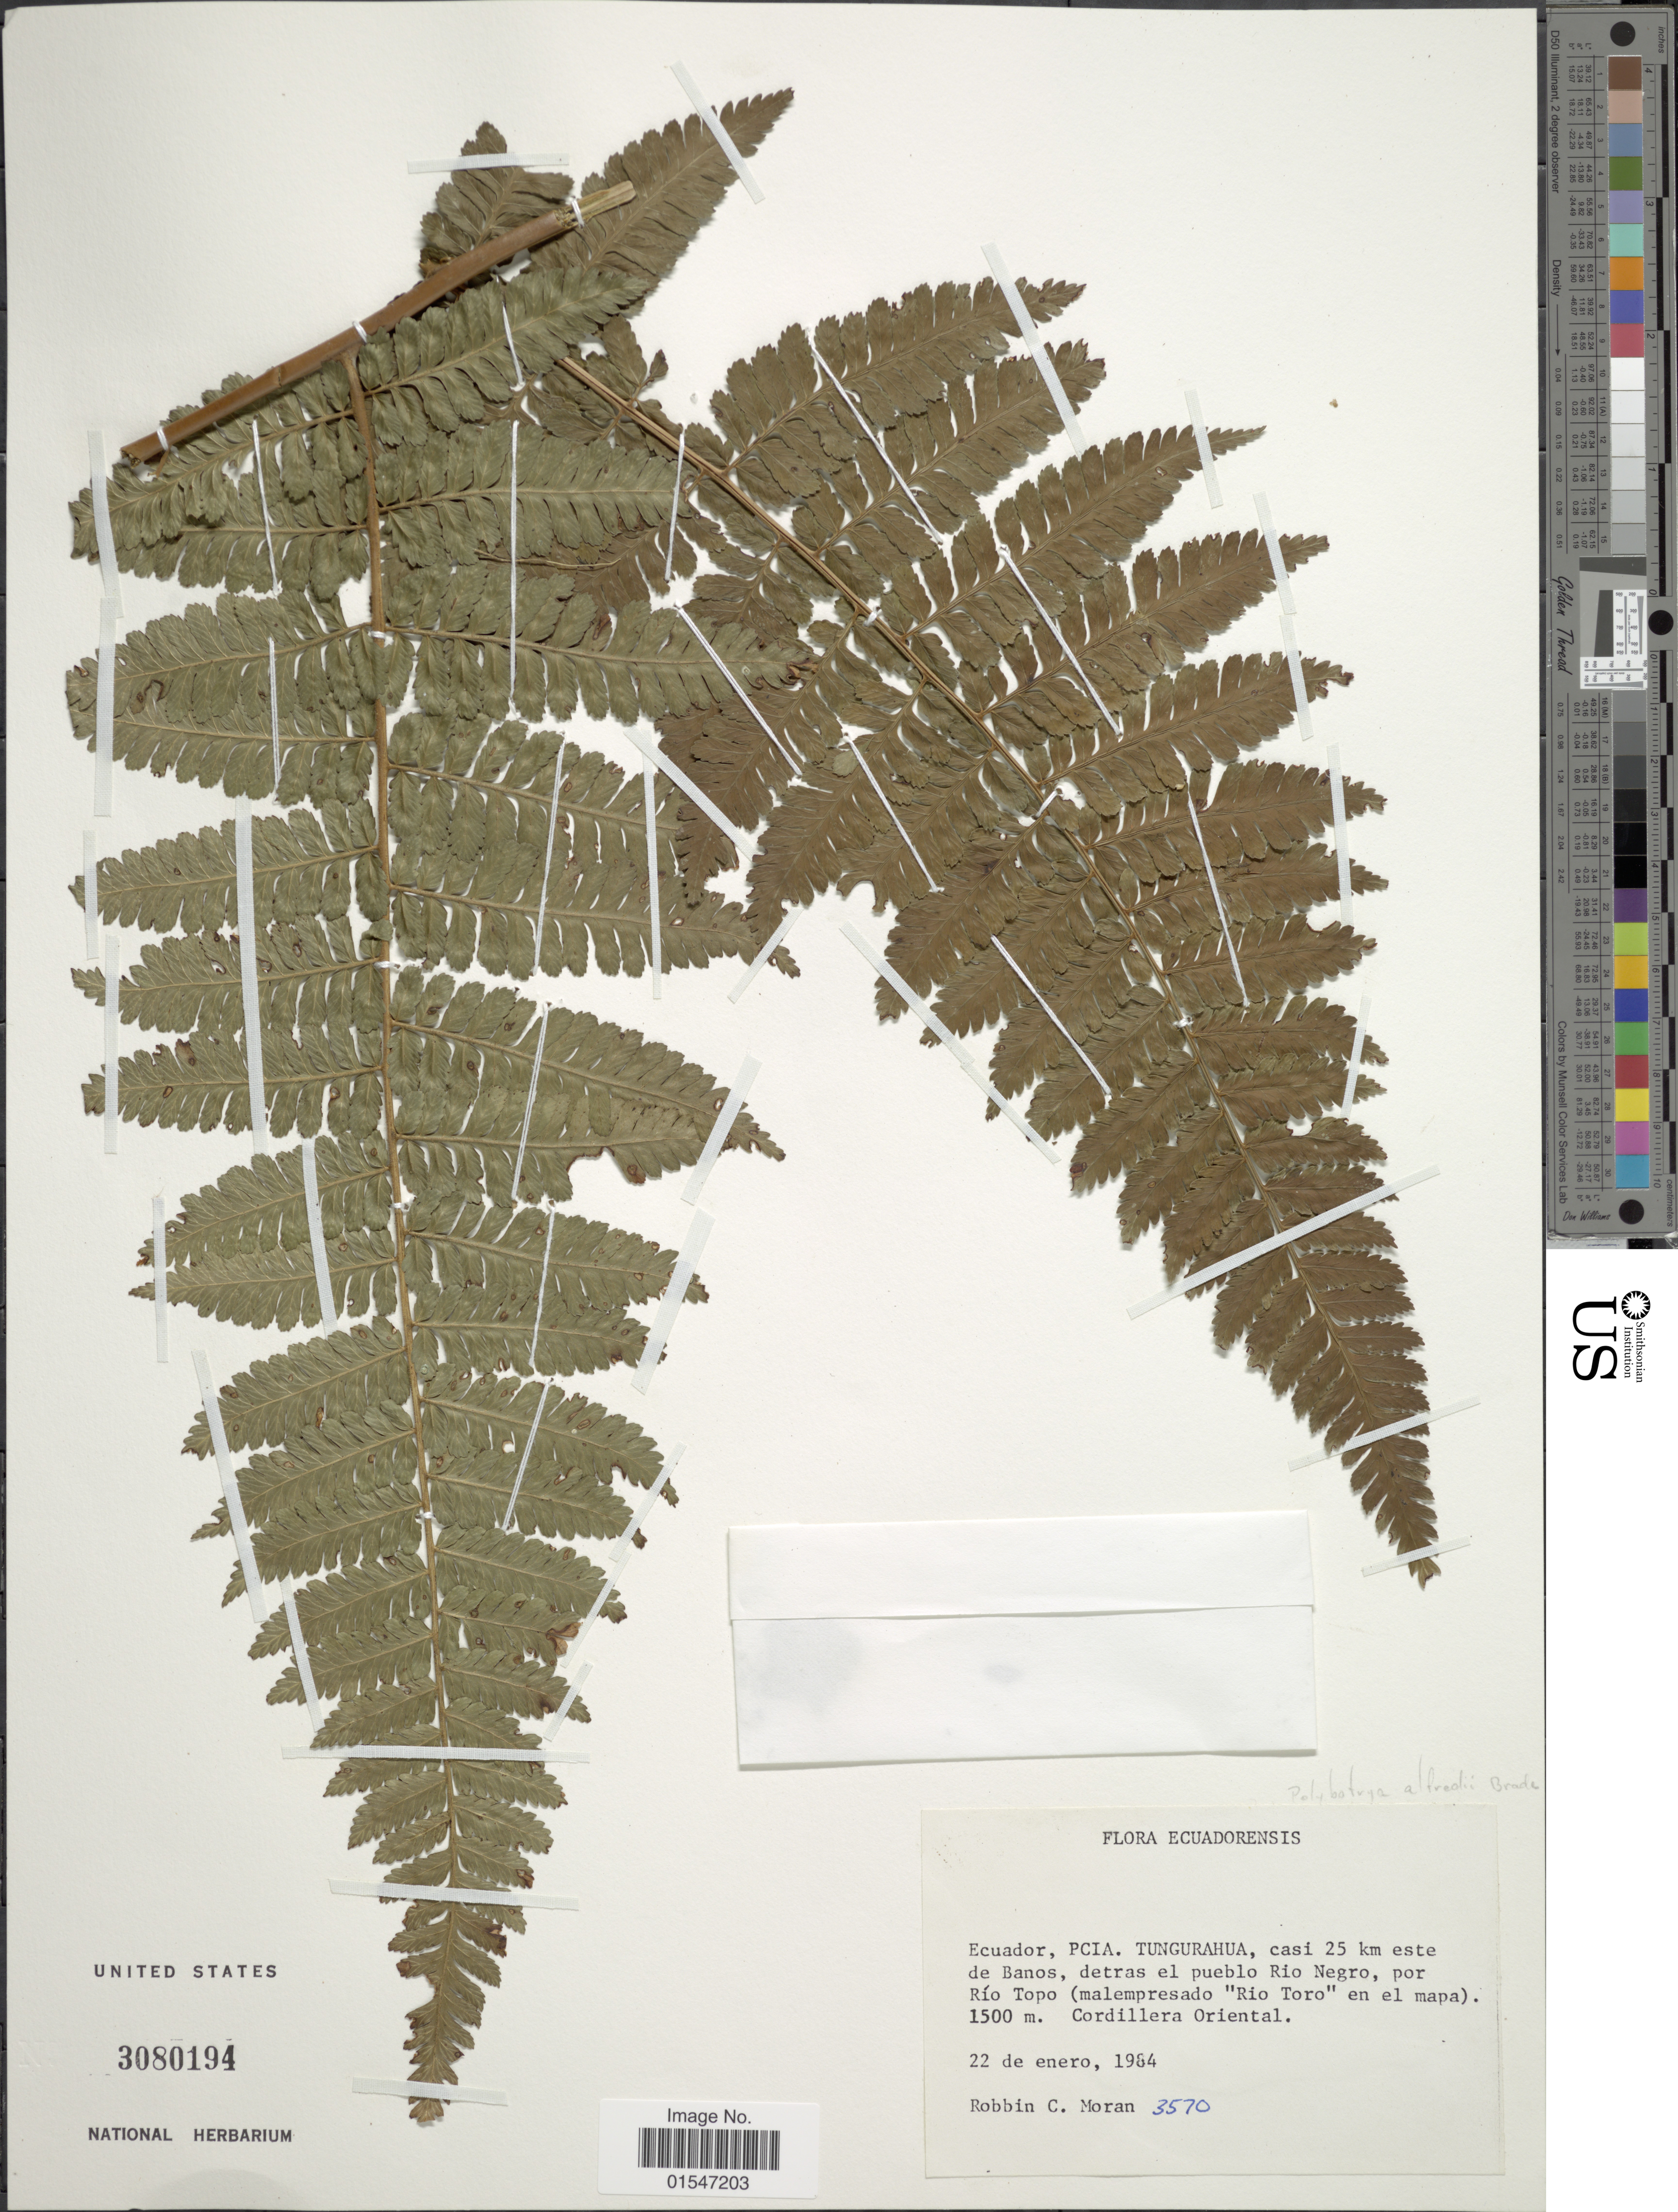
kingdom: Plantae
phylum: Tracheophyta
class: Polypodiopsida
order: Polypodiales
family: Dryopteridaceae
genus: Polybotrya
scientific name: Polybotrya alfredii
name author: Brade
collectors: R. C. Moran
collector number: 3570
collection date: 1984-01-22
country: Ecuador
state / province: Tungurahua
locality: Casi 25 km este de Banos, detras el pueblo Rio Negro, por Río Topo (malempresado "Rio Toro" en el mapa), Coridllera Occidental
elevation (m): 1500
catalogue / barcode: US 3080194